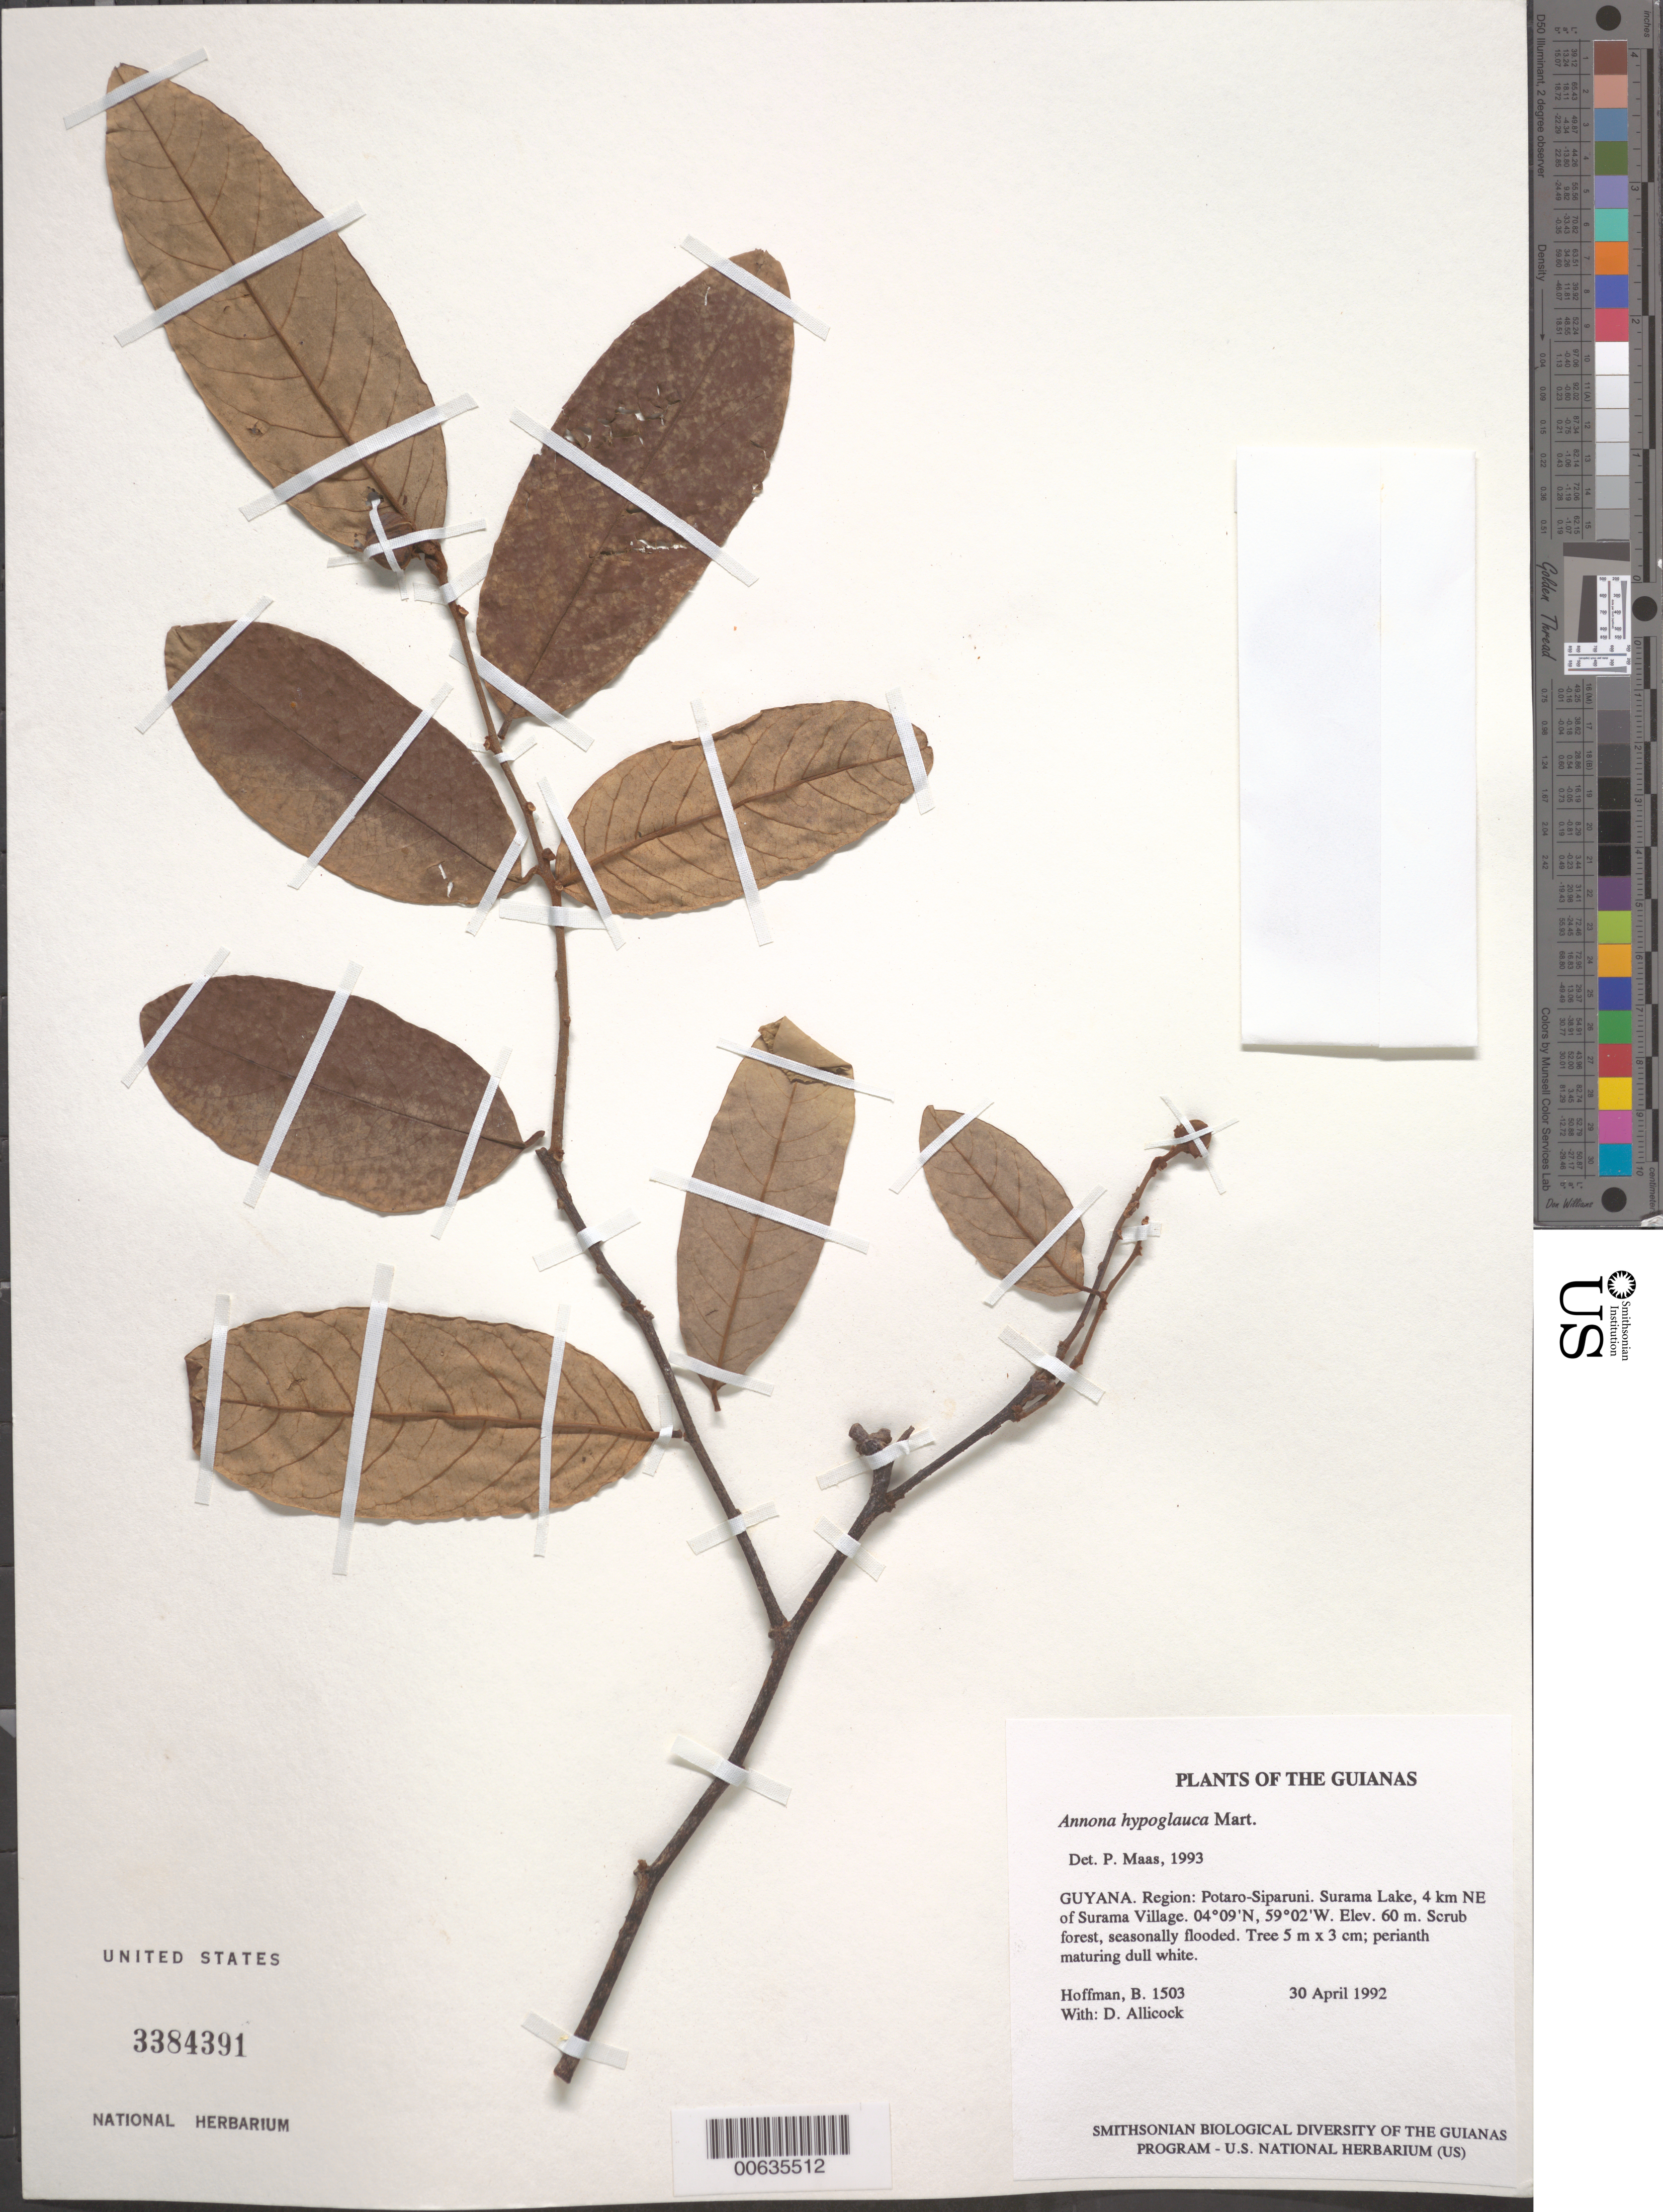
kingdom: Plantae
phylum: Tracheophyta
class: Magnoliopsida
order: Magnoliales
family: Annonaceae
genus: Annona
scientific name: Annona hypoglauca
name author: Mart.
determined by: Maas, Paul J. M.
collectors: B. Hoffman & D. Allicock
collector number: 1503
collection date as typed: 30 April 1992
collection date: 1992-04-30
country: Guyana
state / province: Potaro-Siparuni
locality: Surama Lake, 4 km NE of Surama village. Iwokrama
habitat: Scrub forest, seasonally flooded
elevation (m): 60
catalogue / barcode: US 3384391